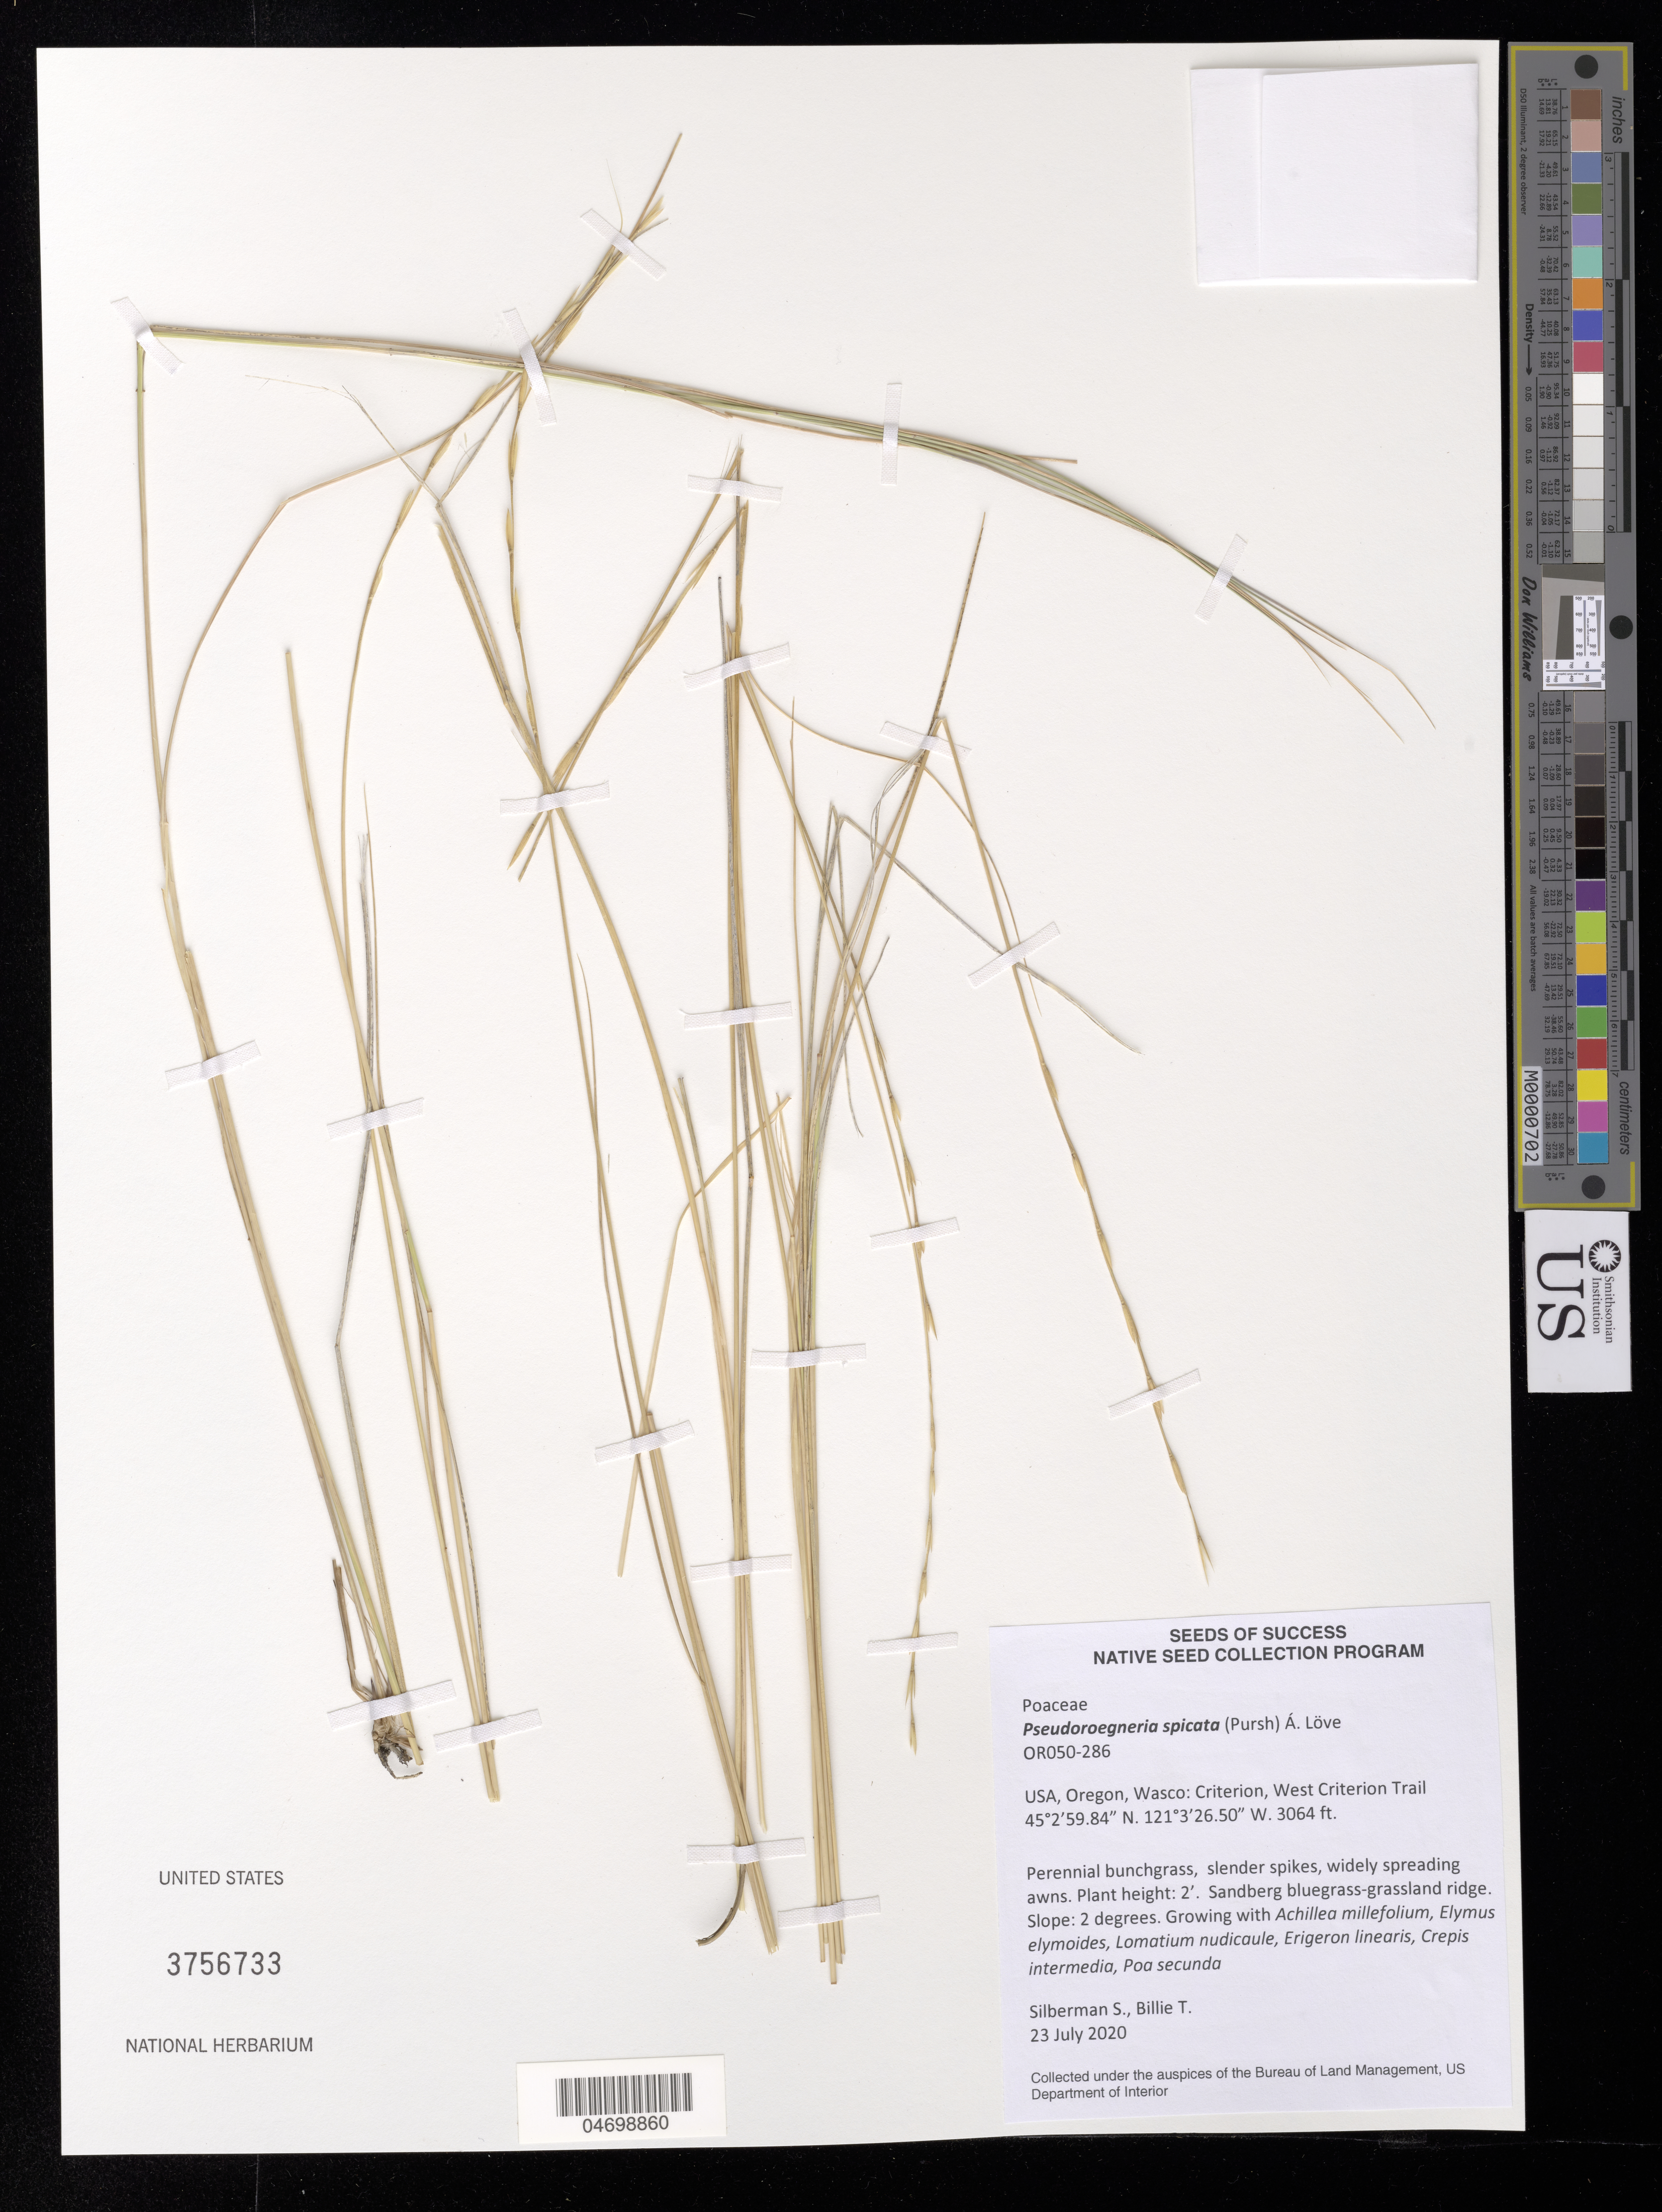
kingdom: Plantae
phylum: Tracheophyta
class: Liliopsida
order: Poales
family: Poaceae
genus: Pseudoroegneria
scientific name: Pseudoroegneria spicata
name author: (Pursh) Á. Löve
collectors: S. Silberman & T. Billie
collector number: OR050-286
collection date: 2020-07-23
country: United States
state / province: Oregon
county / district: Wasco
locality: Criterion, West Criterion Trail.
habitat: Sandberg bluegrass-grassland ridge. With Elymus elymoides, Erigeron linearis, Poa secunda.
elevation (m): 934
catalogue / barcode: US 3756733